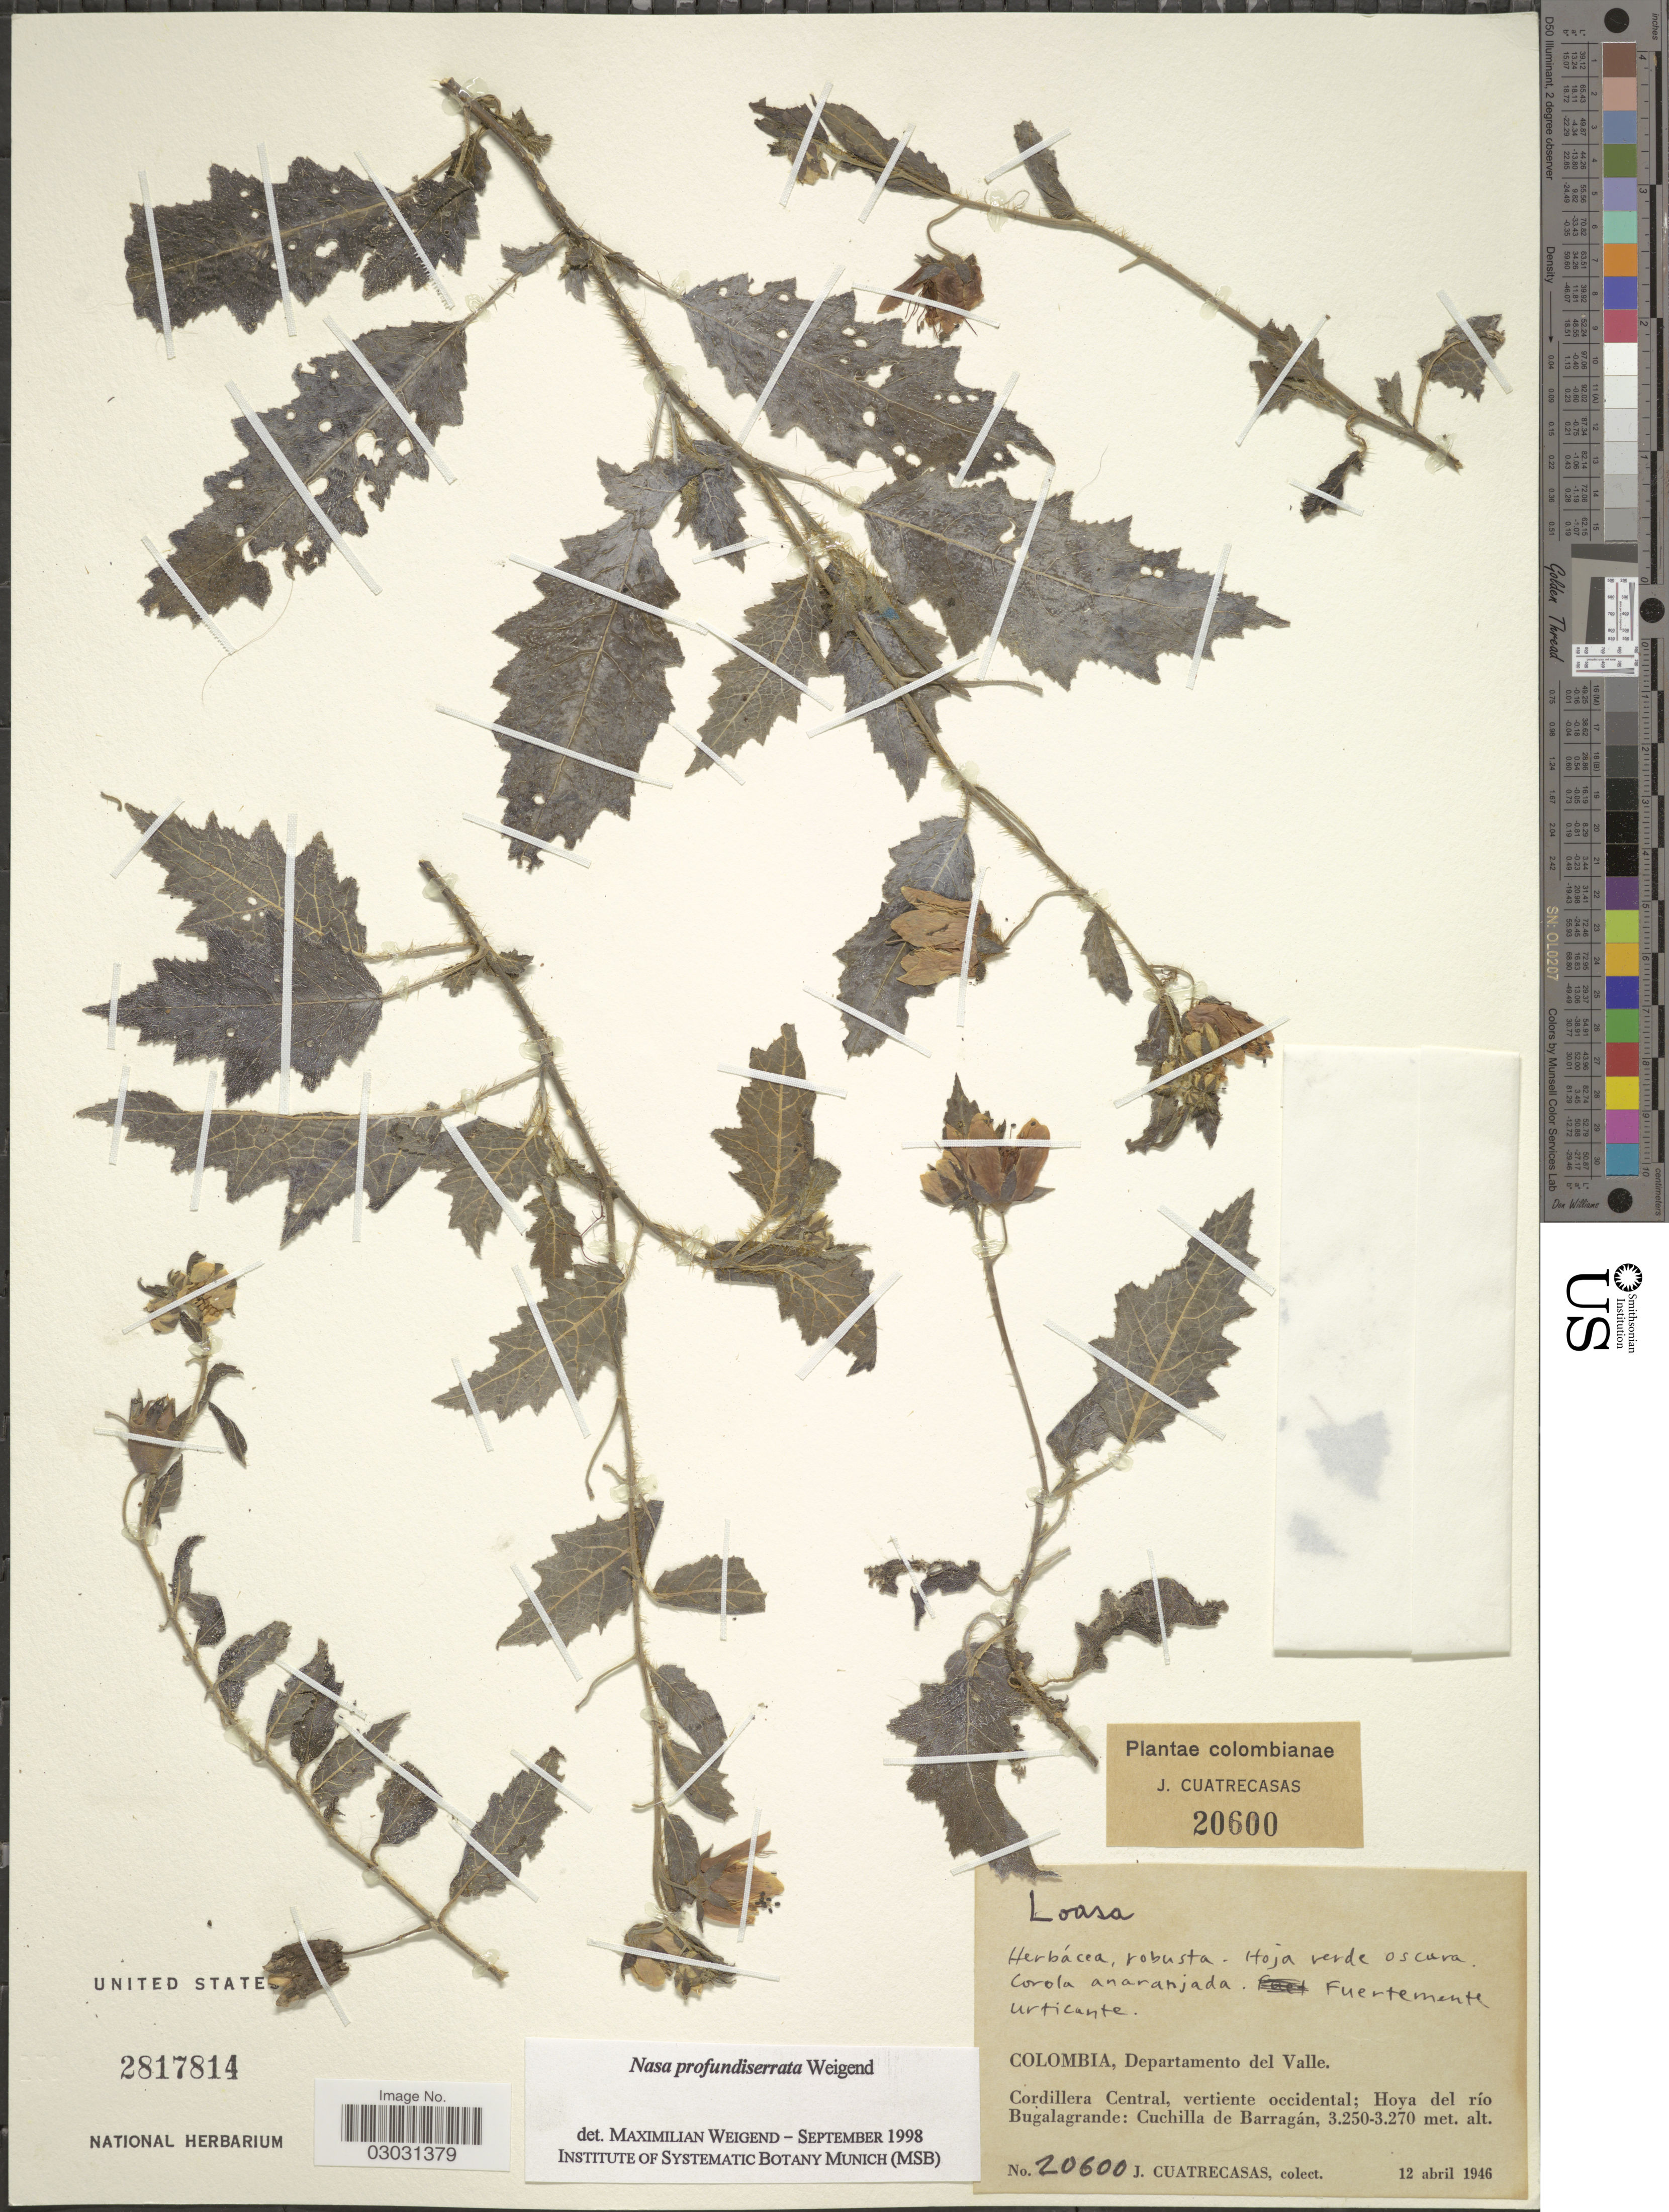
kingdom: Plantae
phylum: Tracheophyta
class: Magnoliopsida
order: Cornales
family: Loasaceae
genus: Nasa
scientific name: Nasa profundiserrata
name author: Weigend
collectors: J. Cuatrecasas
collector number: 20600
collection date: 1946-04-12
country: Colombia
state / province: Valle del Cauca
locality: Departamento del Valle. Cordillera Central, vertiente occidental; Hoya del río Bugalagrande: Cuchilla de Barragán.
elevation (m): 3250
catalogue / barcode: US 2817814